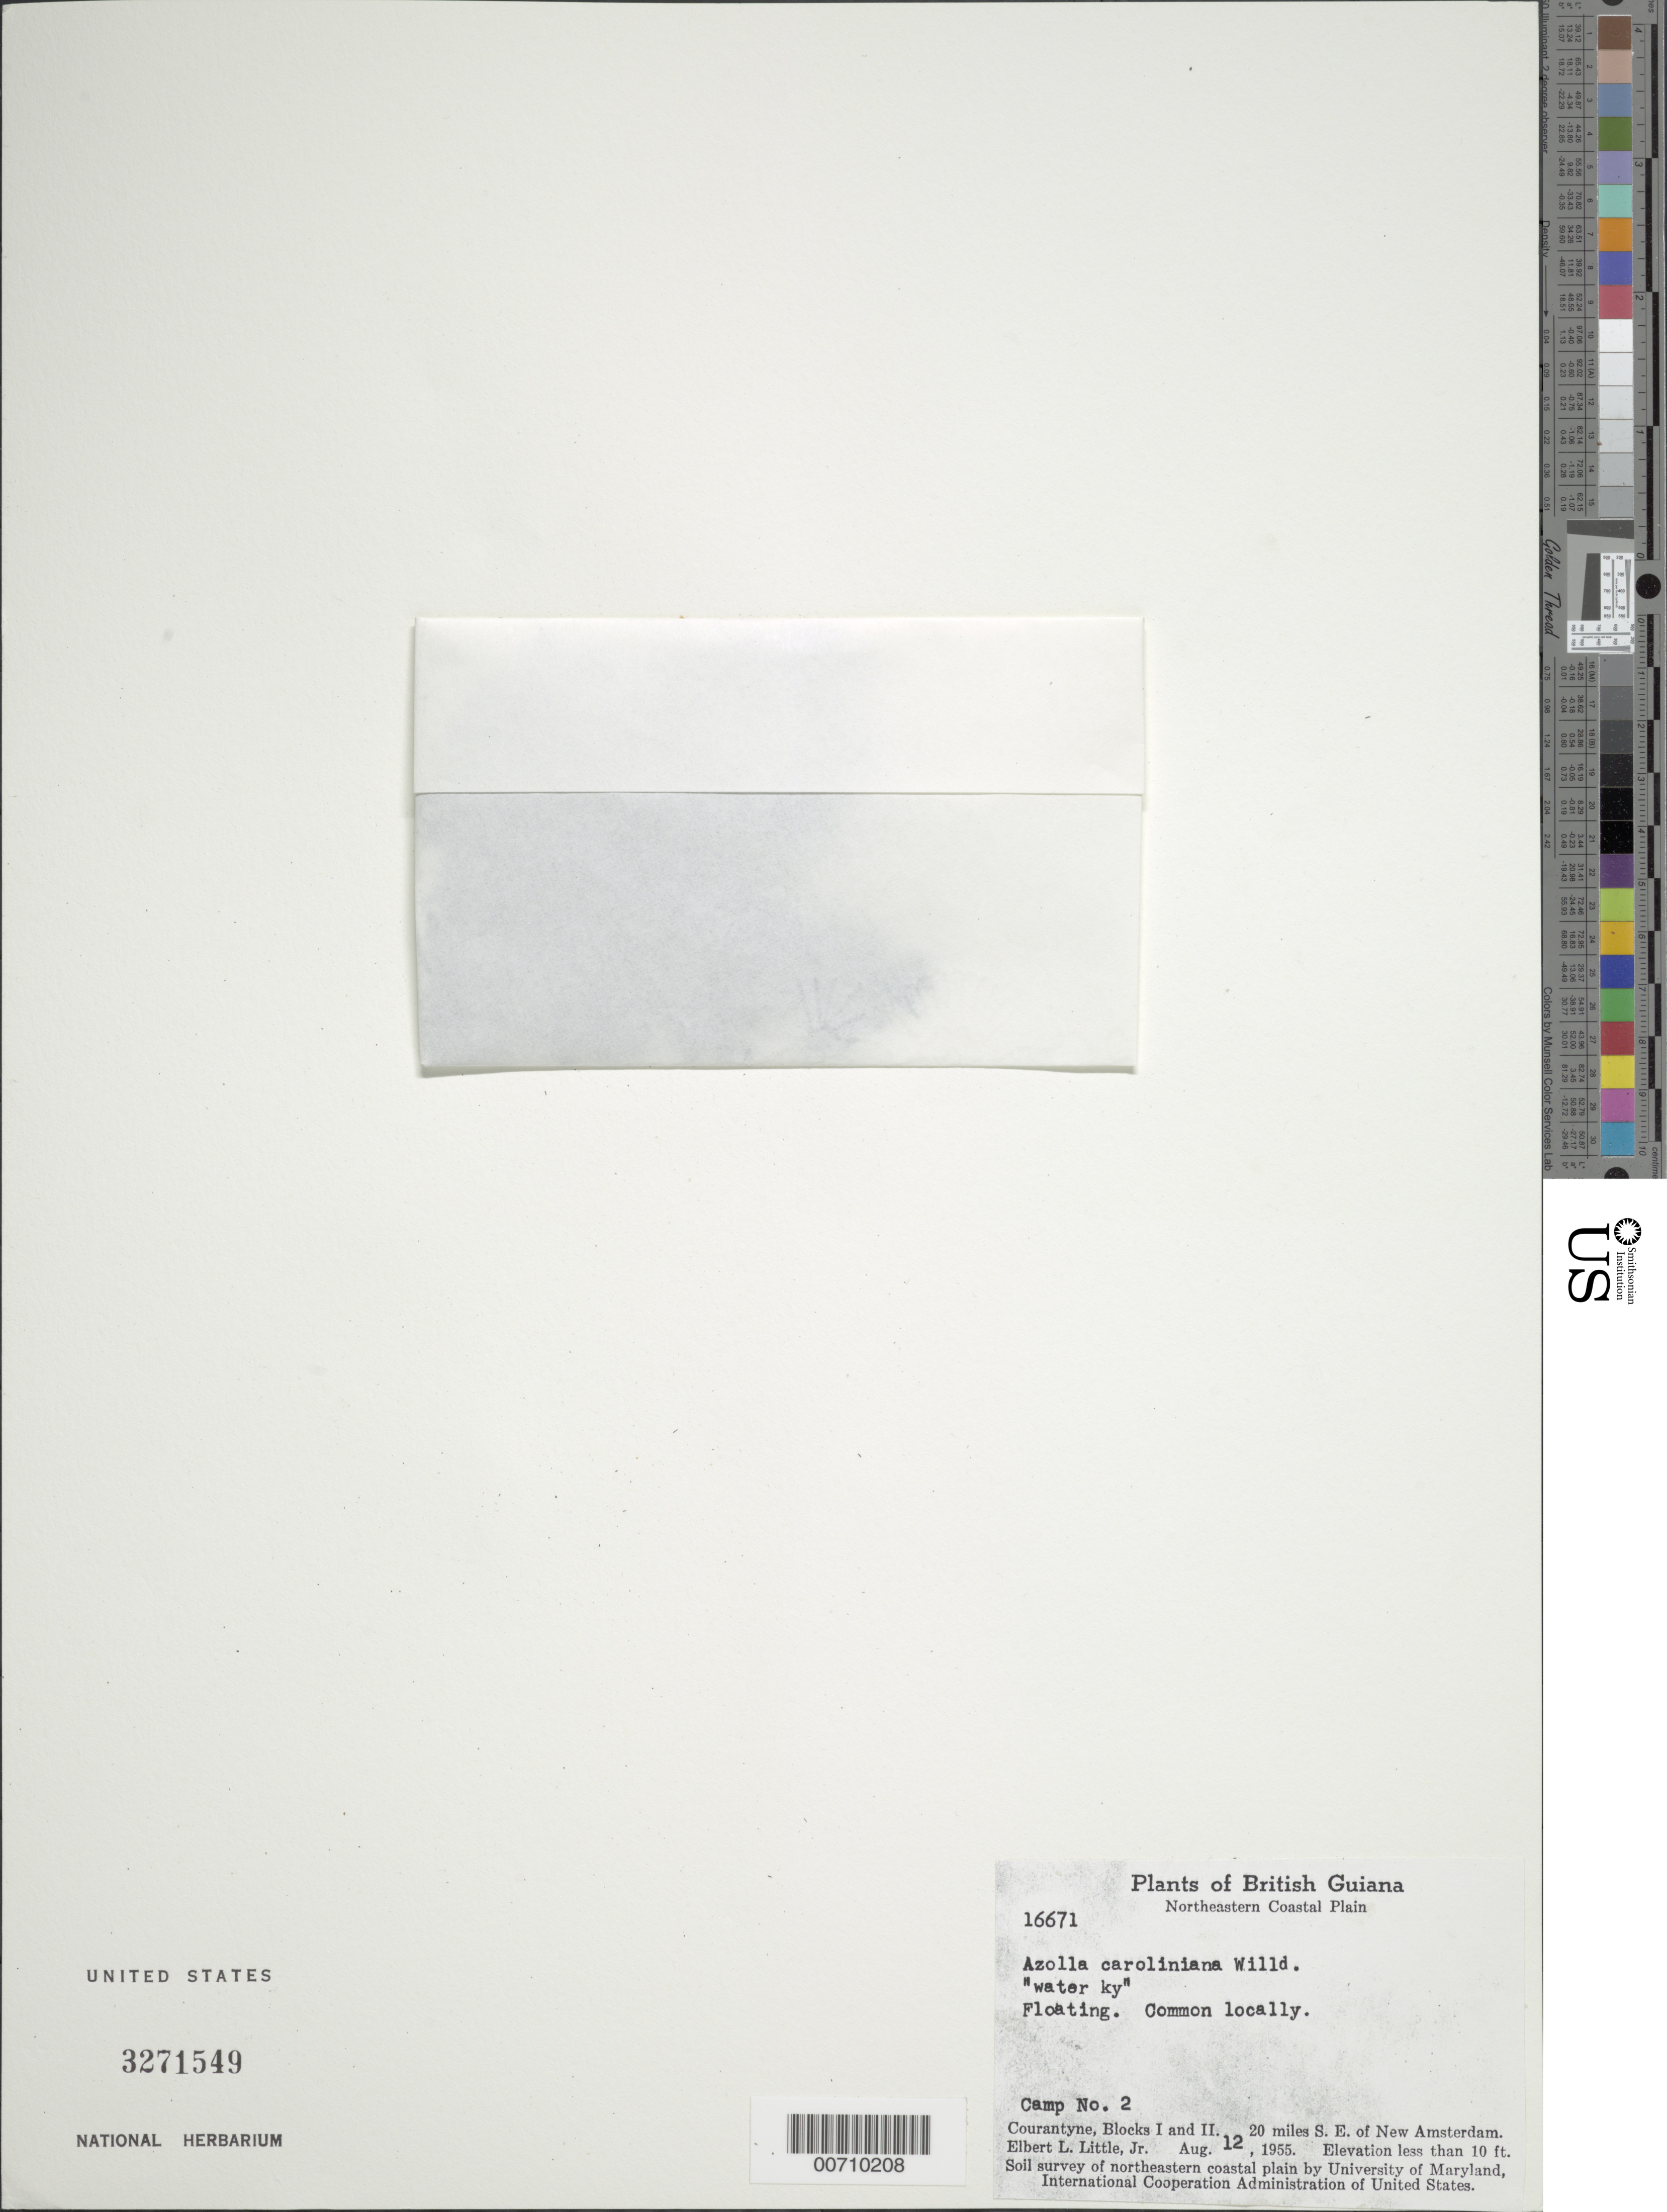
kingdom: Plantae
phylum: Tracheophyta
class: Polypodiopsida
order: Salviniales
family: Salviniaceae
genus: Azolla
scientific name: Azolla caroliniana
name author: Willd.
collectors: E. L. Little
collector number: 16671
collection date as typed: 12-Aug-55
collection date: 1955-08-12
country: Guyana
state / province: E. Berbice-Corentyne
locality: Courantyne, Blocks I & II. 20 mi. SE of New Amsterdam, Camp No. 2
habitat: Floating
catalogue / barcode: US 3271549